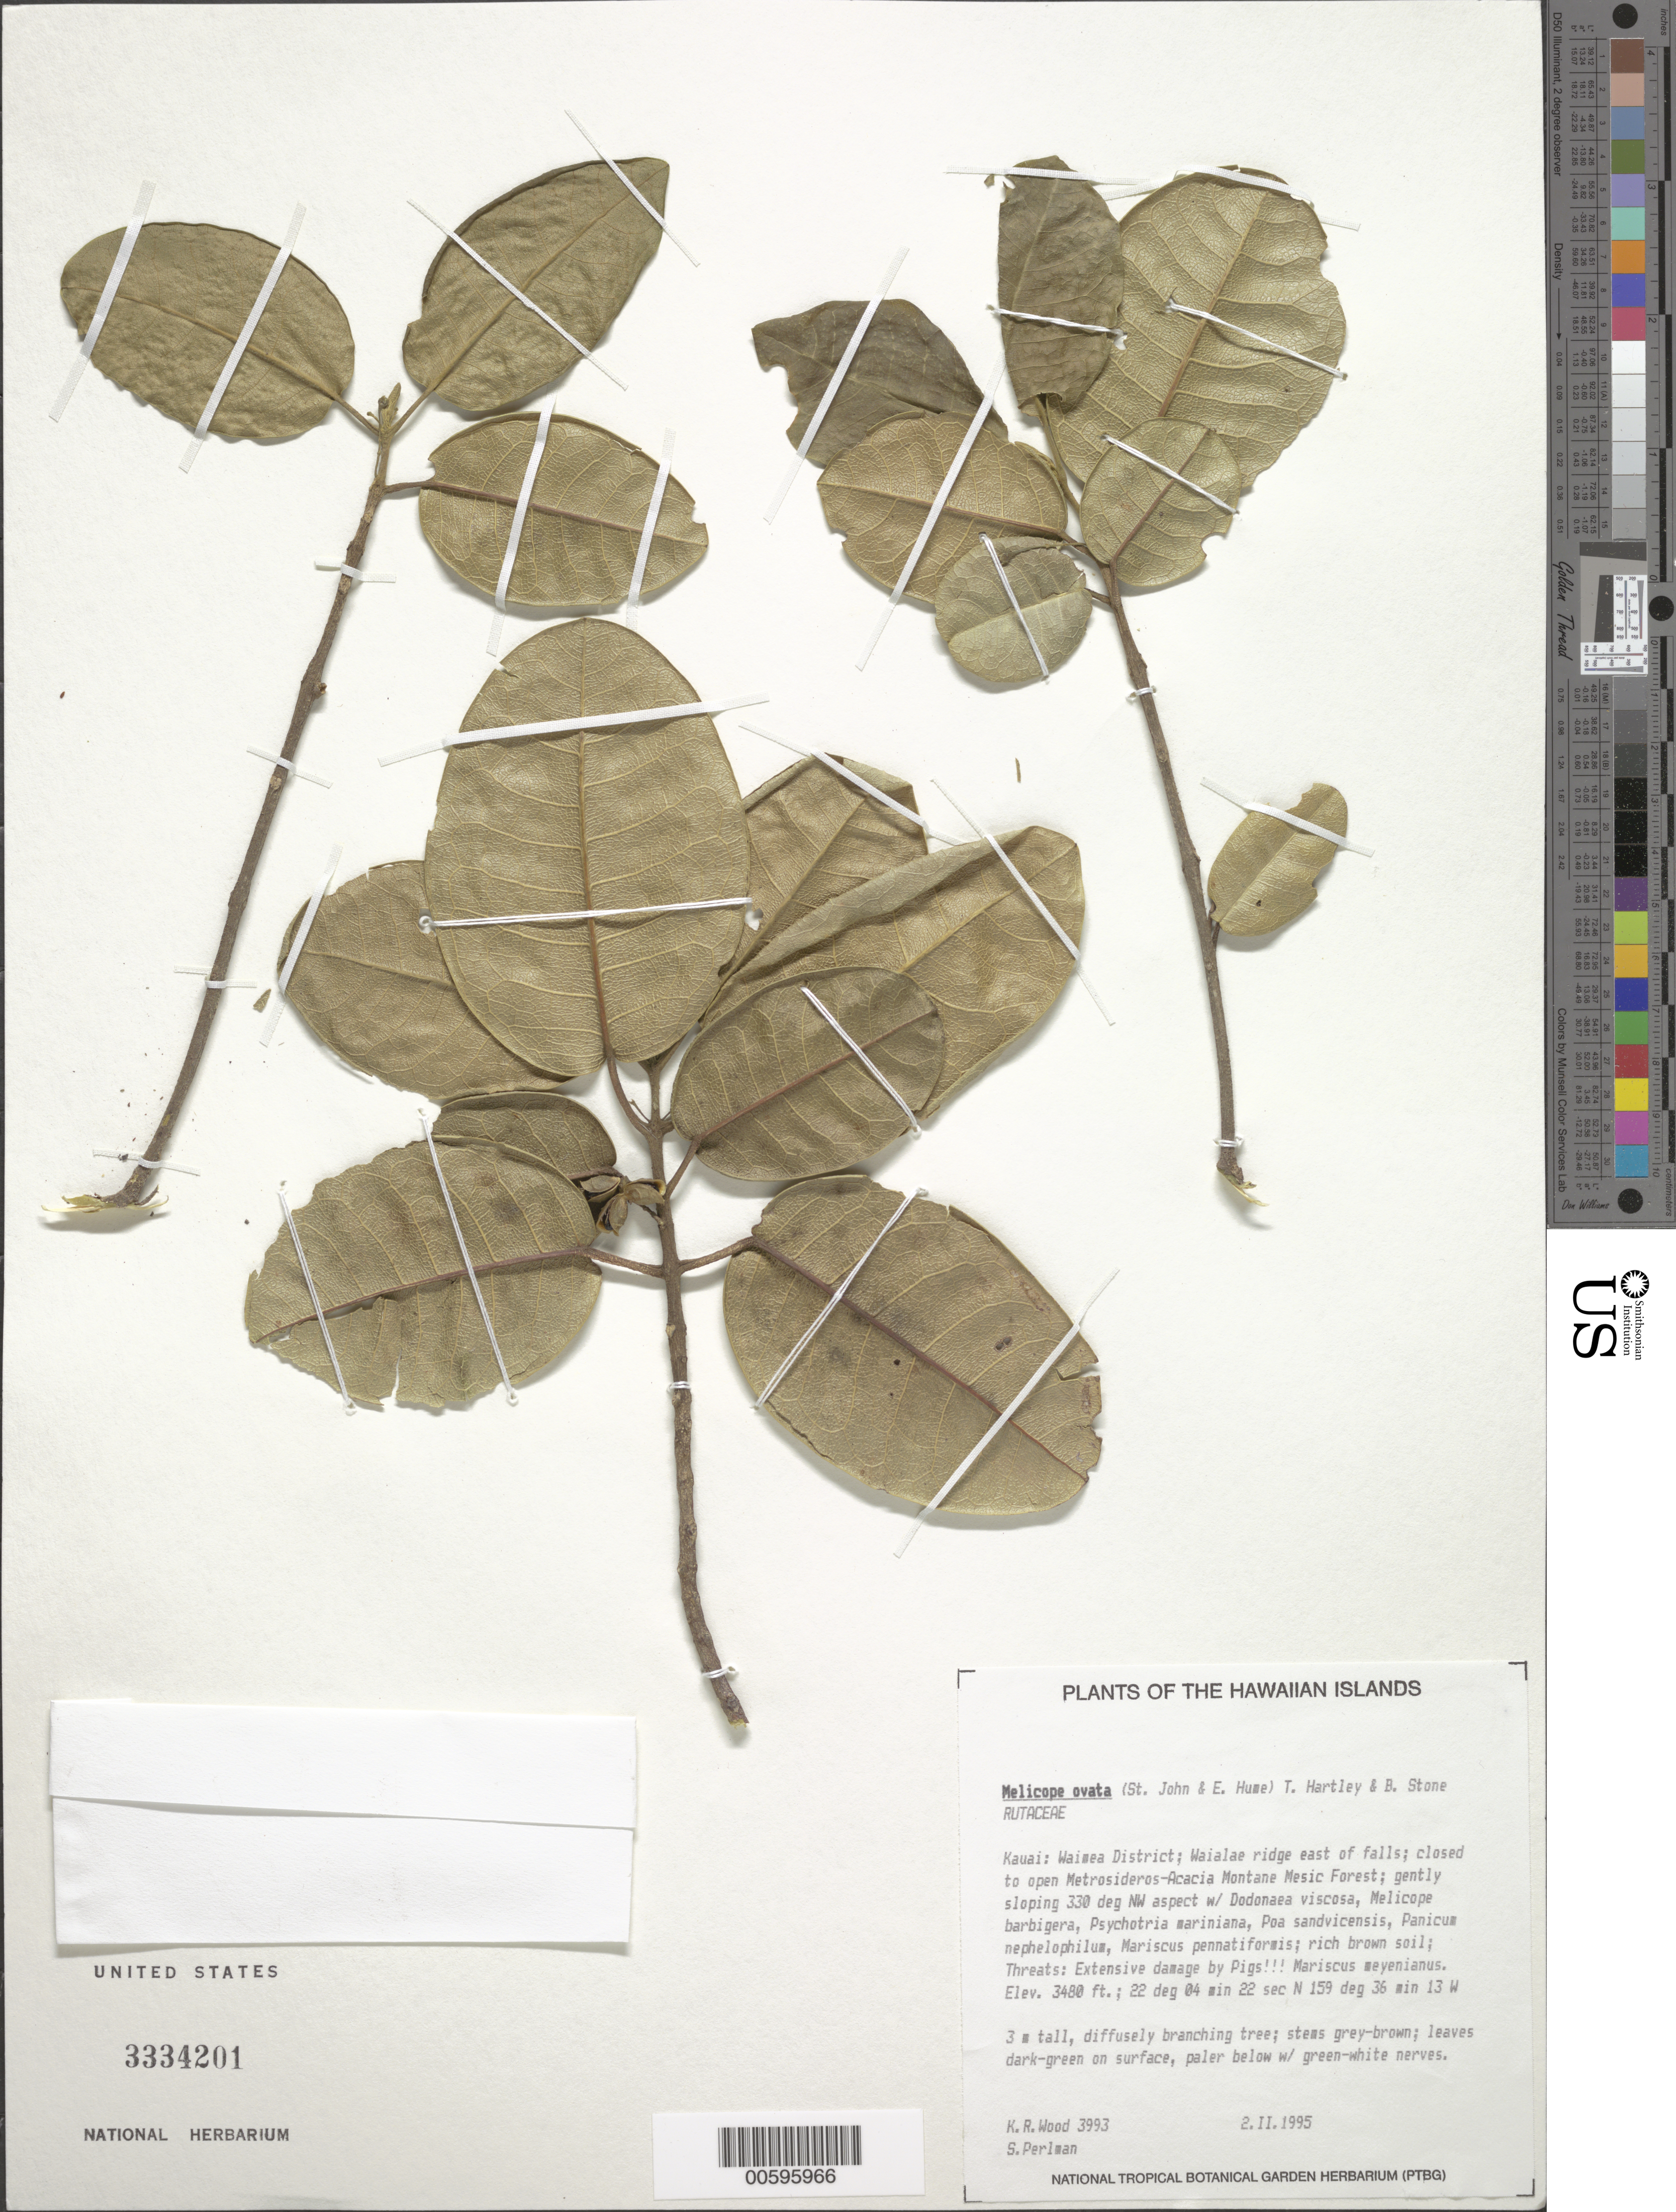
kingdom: Plantae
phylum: Tracheophyta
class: Magnoliopsida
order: Sapindales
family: Rutaceae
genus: Melicope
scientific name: Melicope ovata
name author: (H. St. John & E.P. Hume) T.G. Hartley & B.C. Stone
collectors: K. R. Wood & S. P. Perlman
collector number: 3993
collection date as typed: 2 Feb 1995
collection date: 1995-02-02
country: United States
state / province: Hawaii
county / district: Kauai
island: Kaua'i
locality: Waimea Dist; Waialae ridge E of falls.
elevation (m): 1061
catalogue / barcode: US 3334201